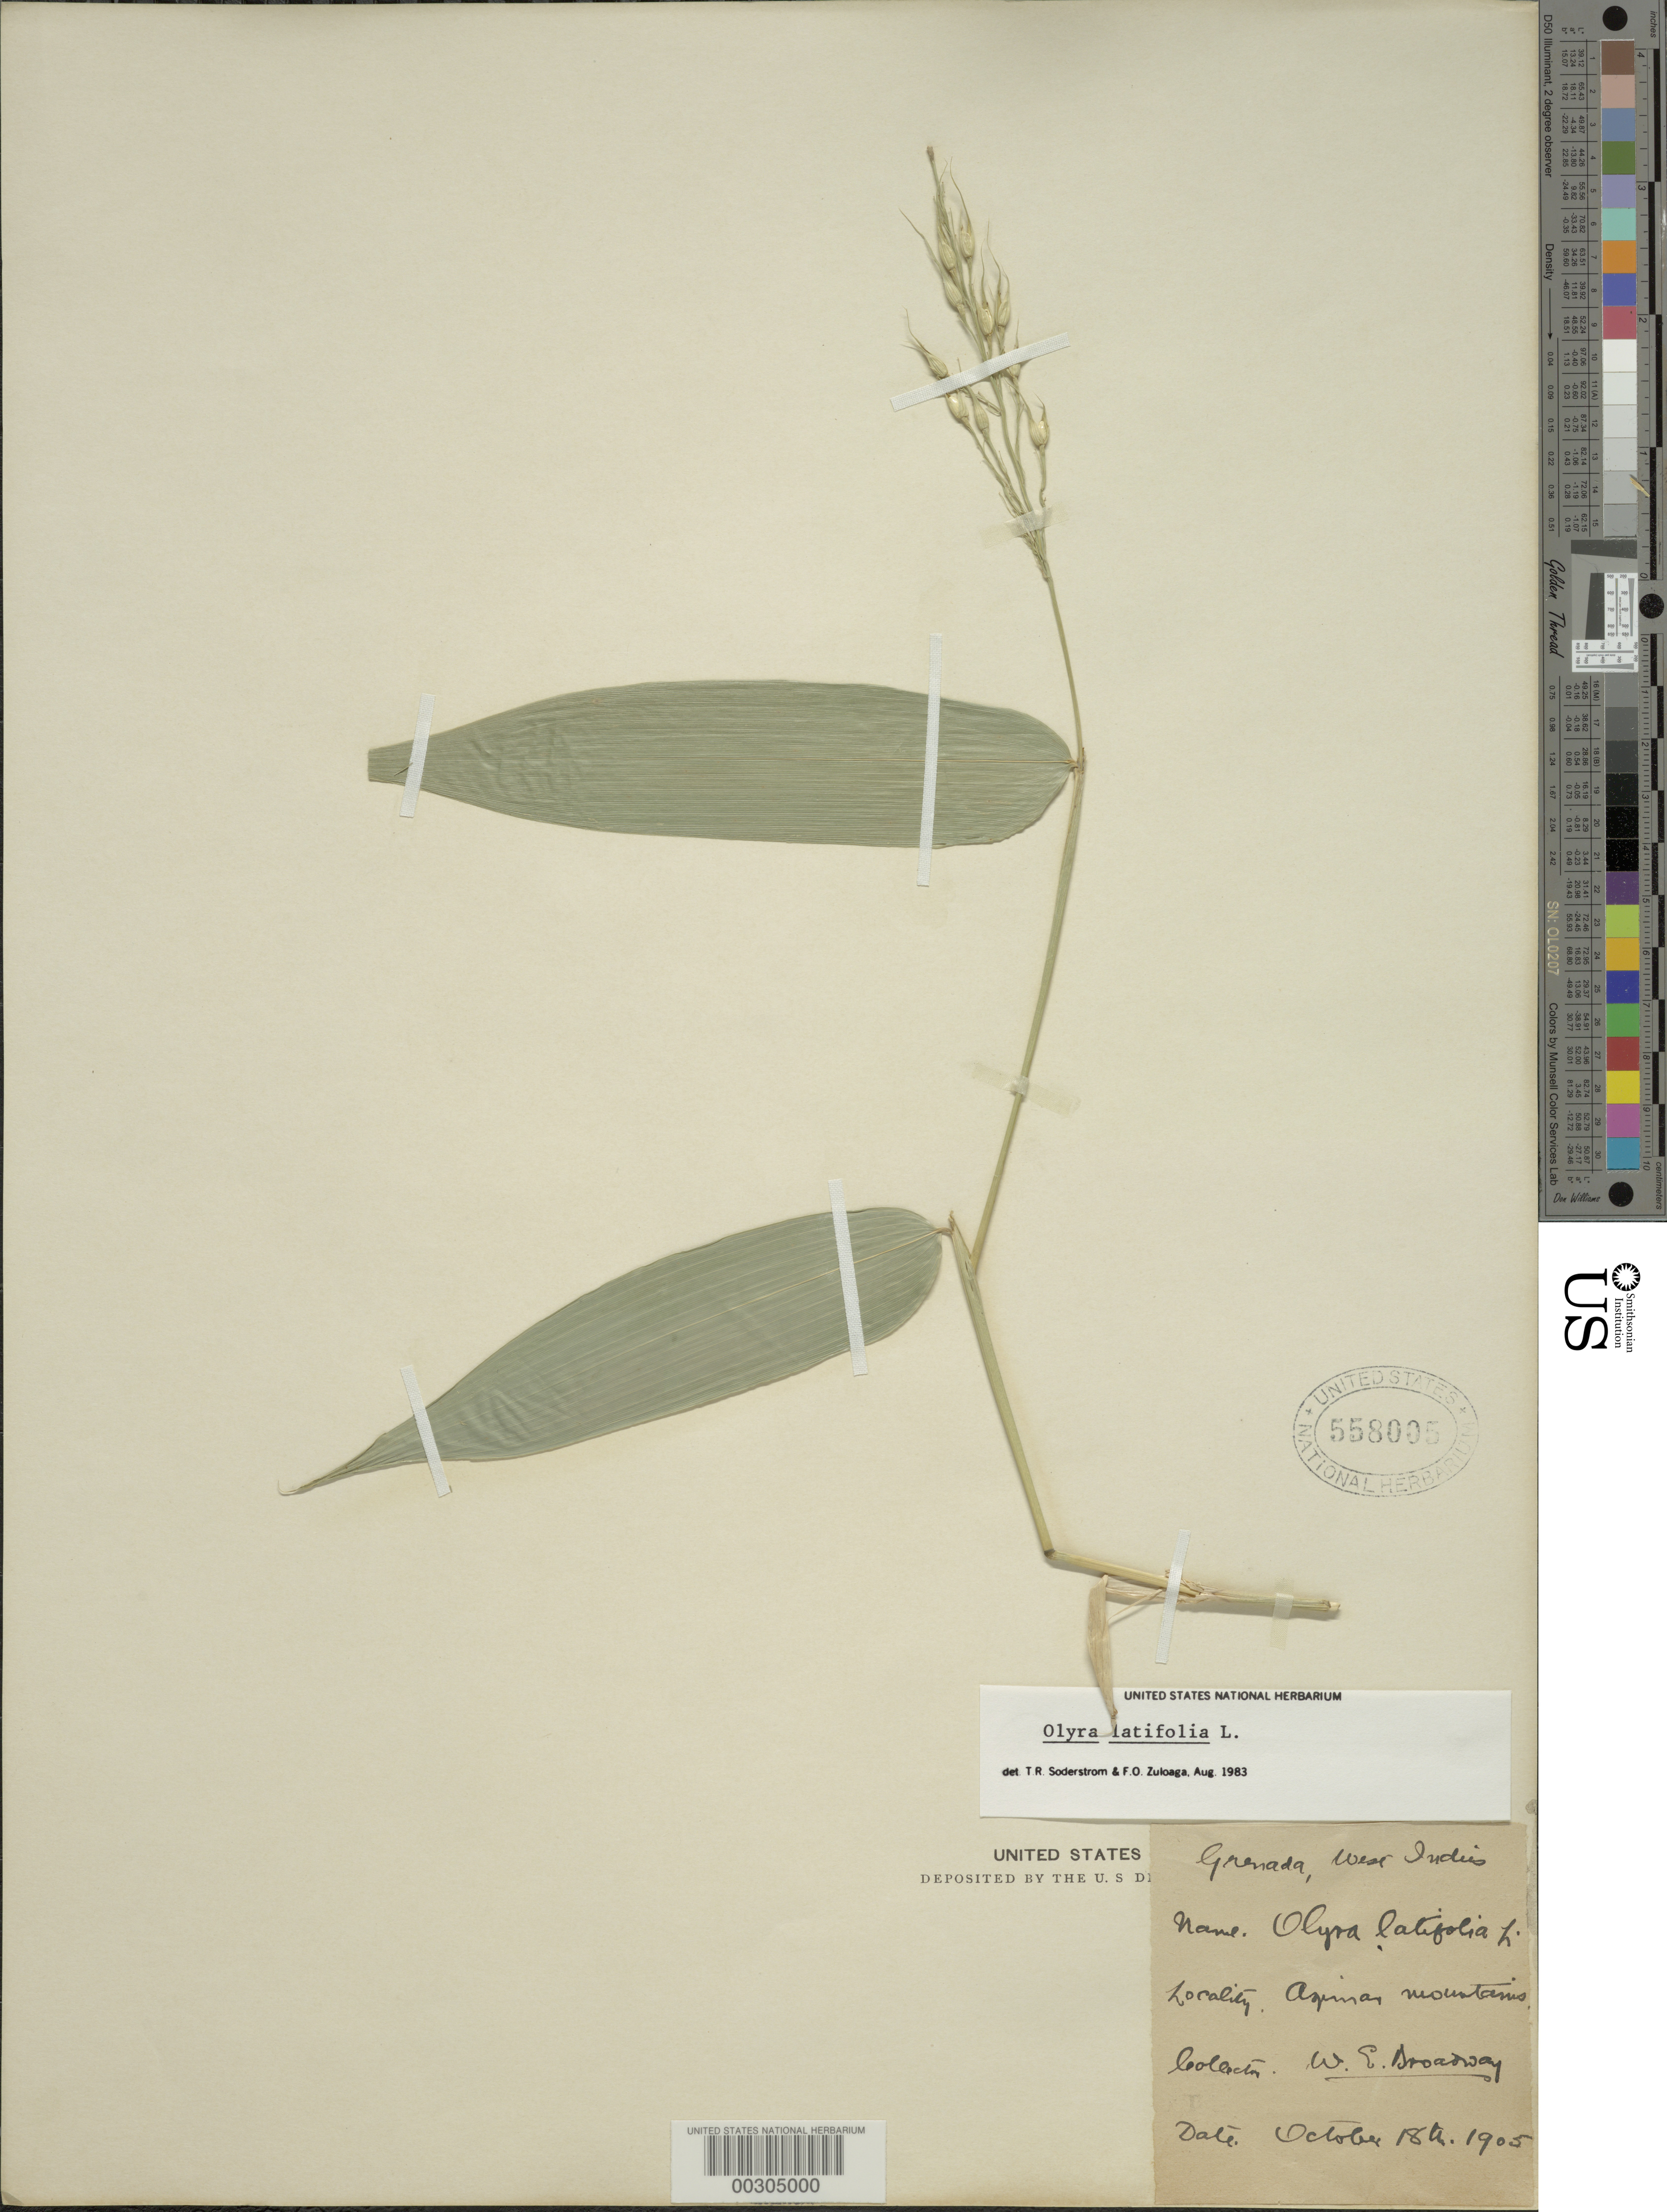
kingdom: Plantae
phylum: Tracheophyta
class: Liliopsida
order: Poales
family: Poaceae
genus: Olyra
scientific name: Olyra latifolia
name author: L.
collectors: W. E. Broadway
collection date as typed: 18 Oct 1905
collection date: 1905-10-18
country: Grenada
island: Windward Is.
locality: Azimar Mountains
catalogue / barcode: US 558005